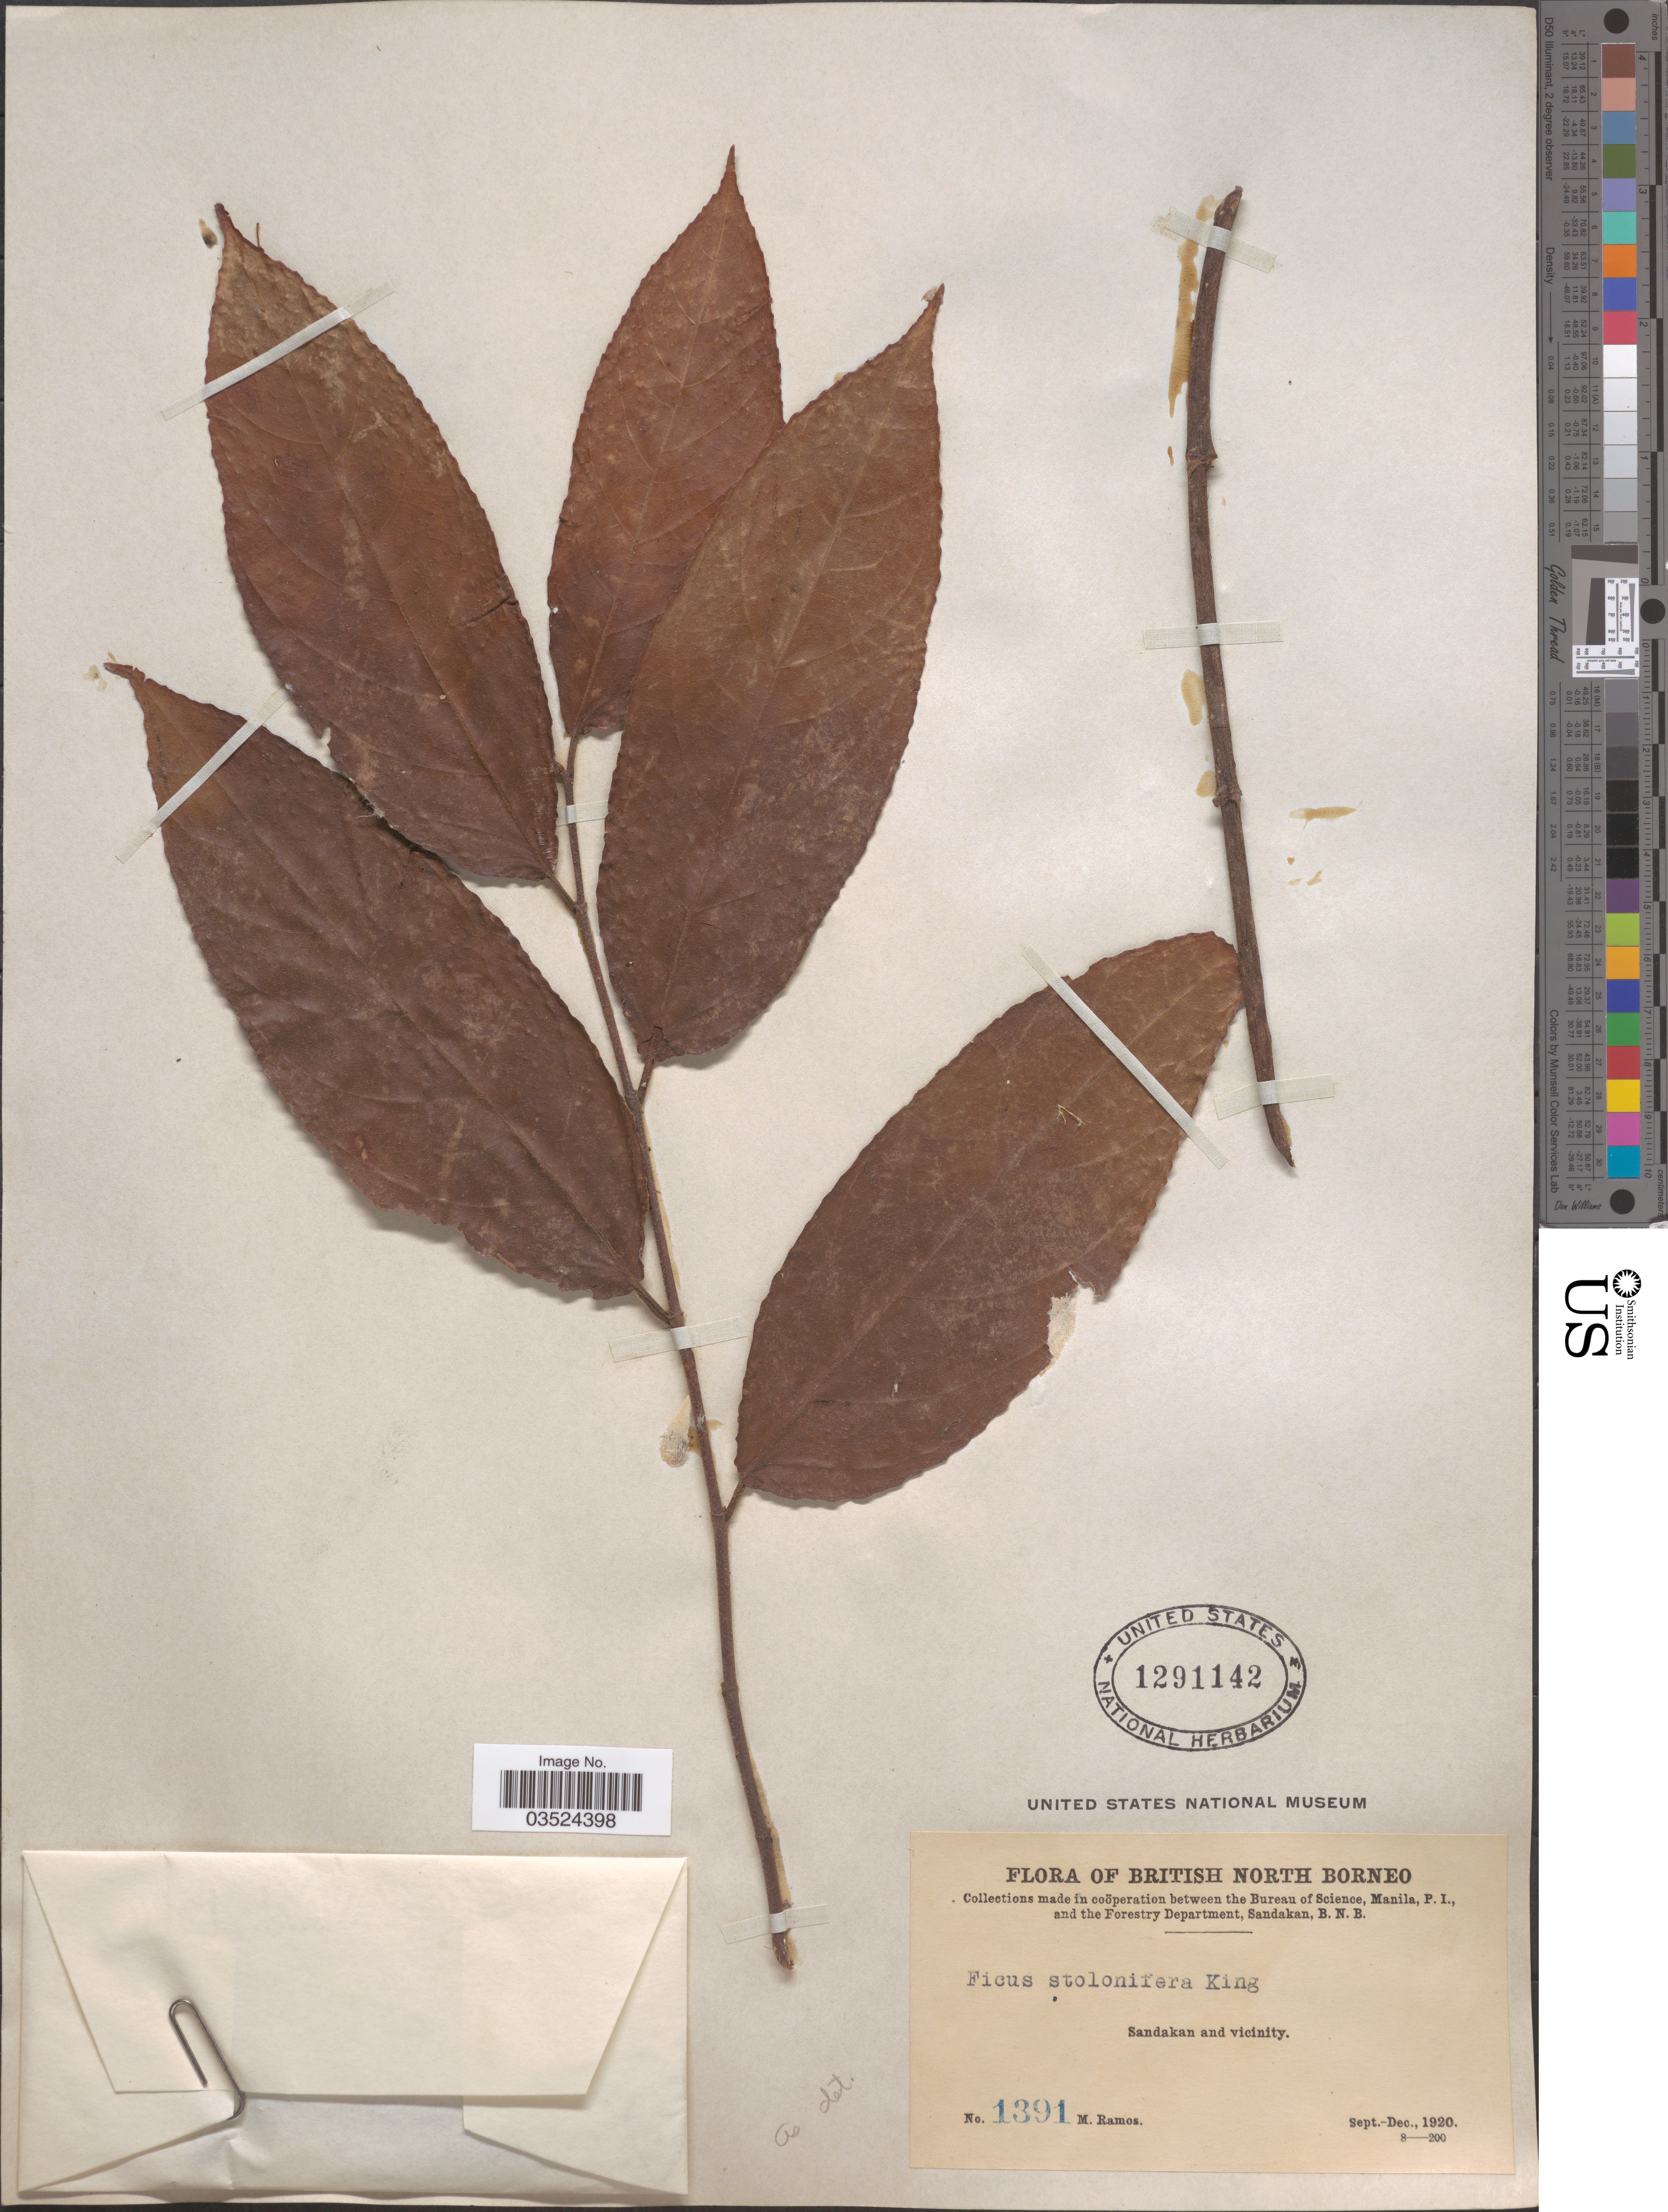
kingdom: Plantae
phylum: Tracheophyta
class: Magnoliopsida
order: Rosales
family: Moraceae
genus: Ficus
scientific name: Ficus stolonifera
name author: King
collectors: M. Ramos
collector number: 1391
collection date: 1920-09/1920-12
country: Malaysia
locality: British North Borneo. Sandakan and vicinity.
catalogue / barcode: US 1291142